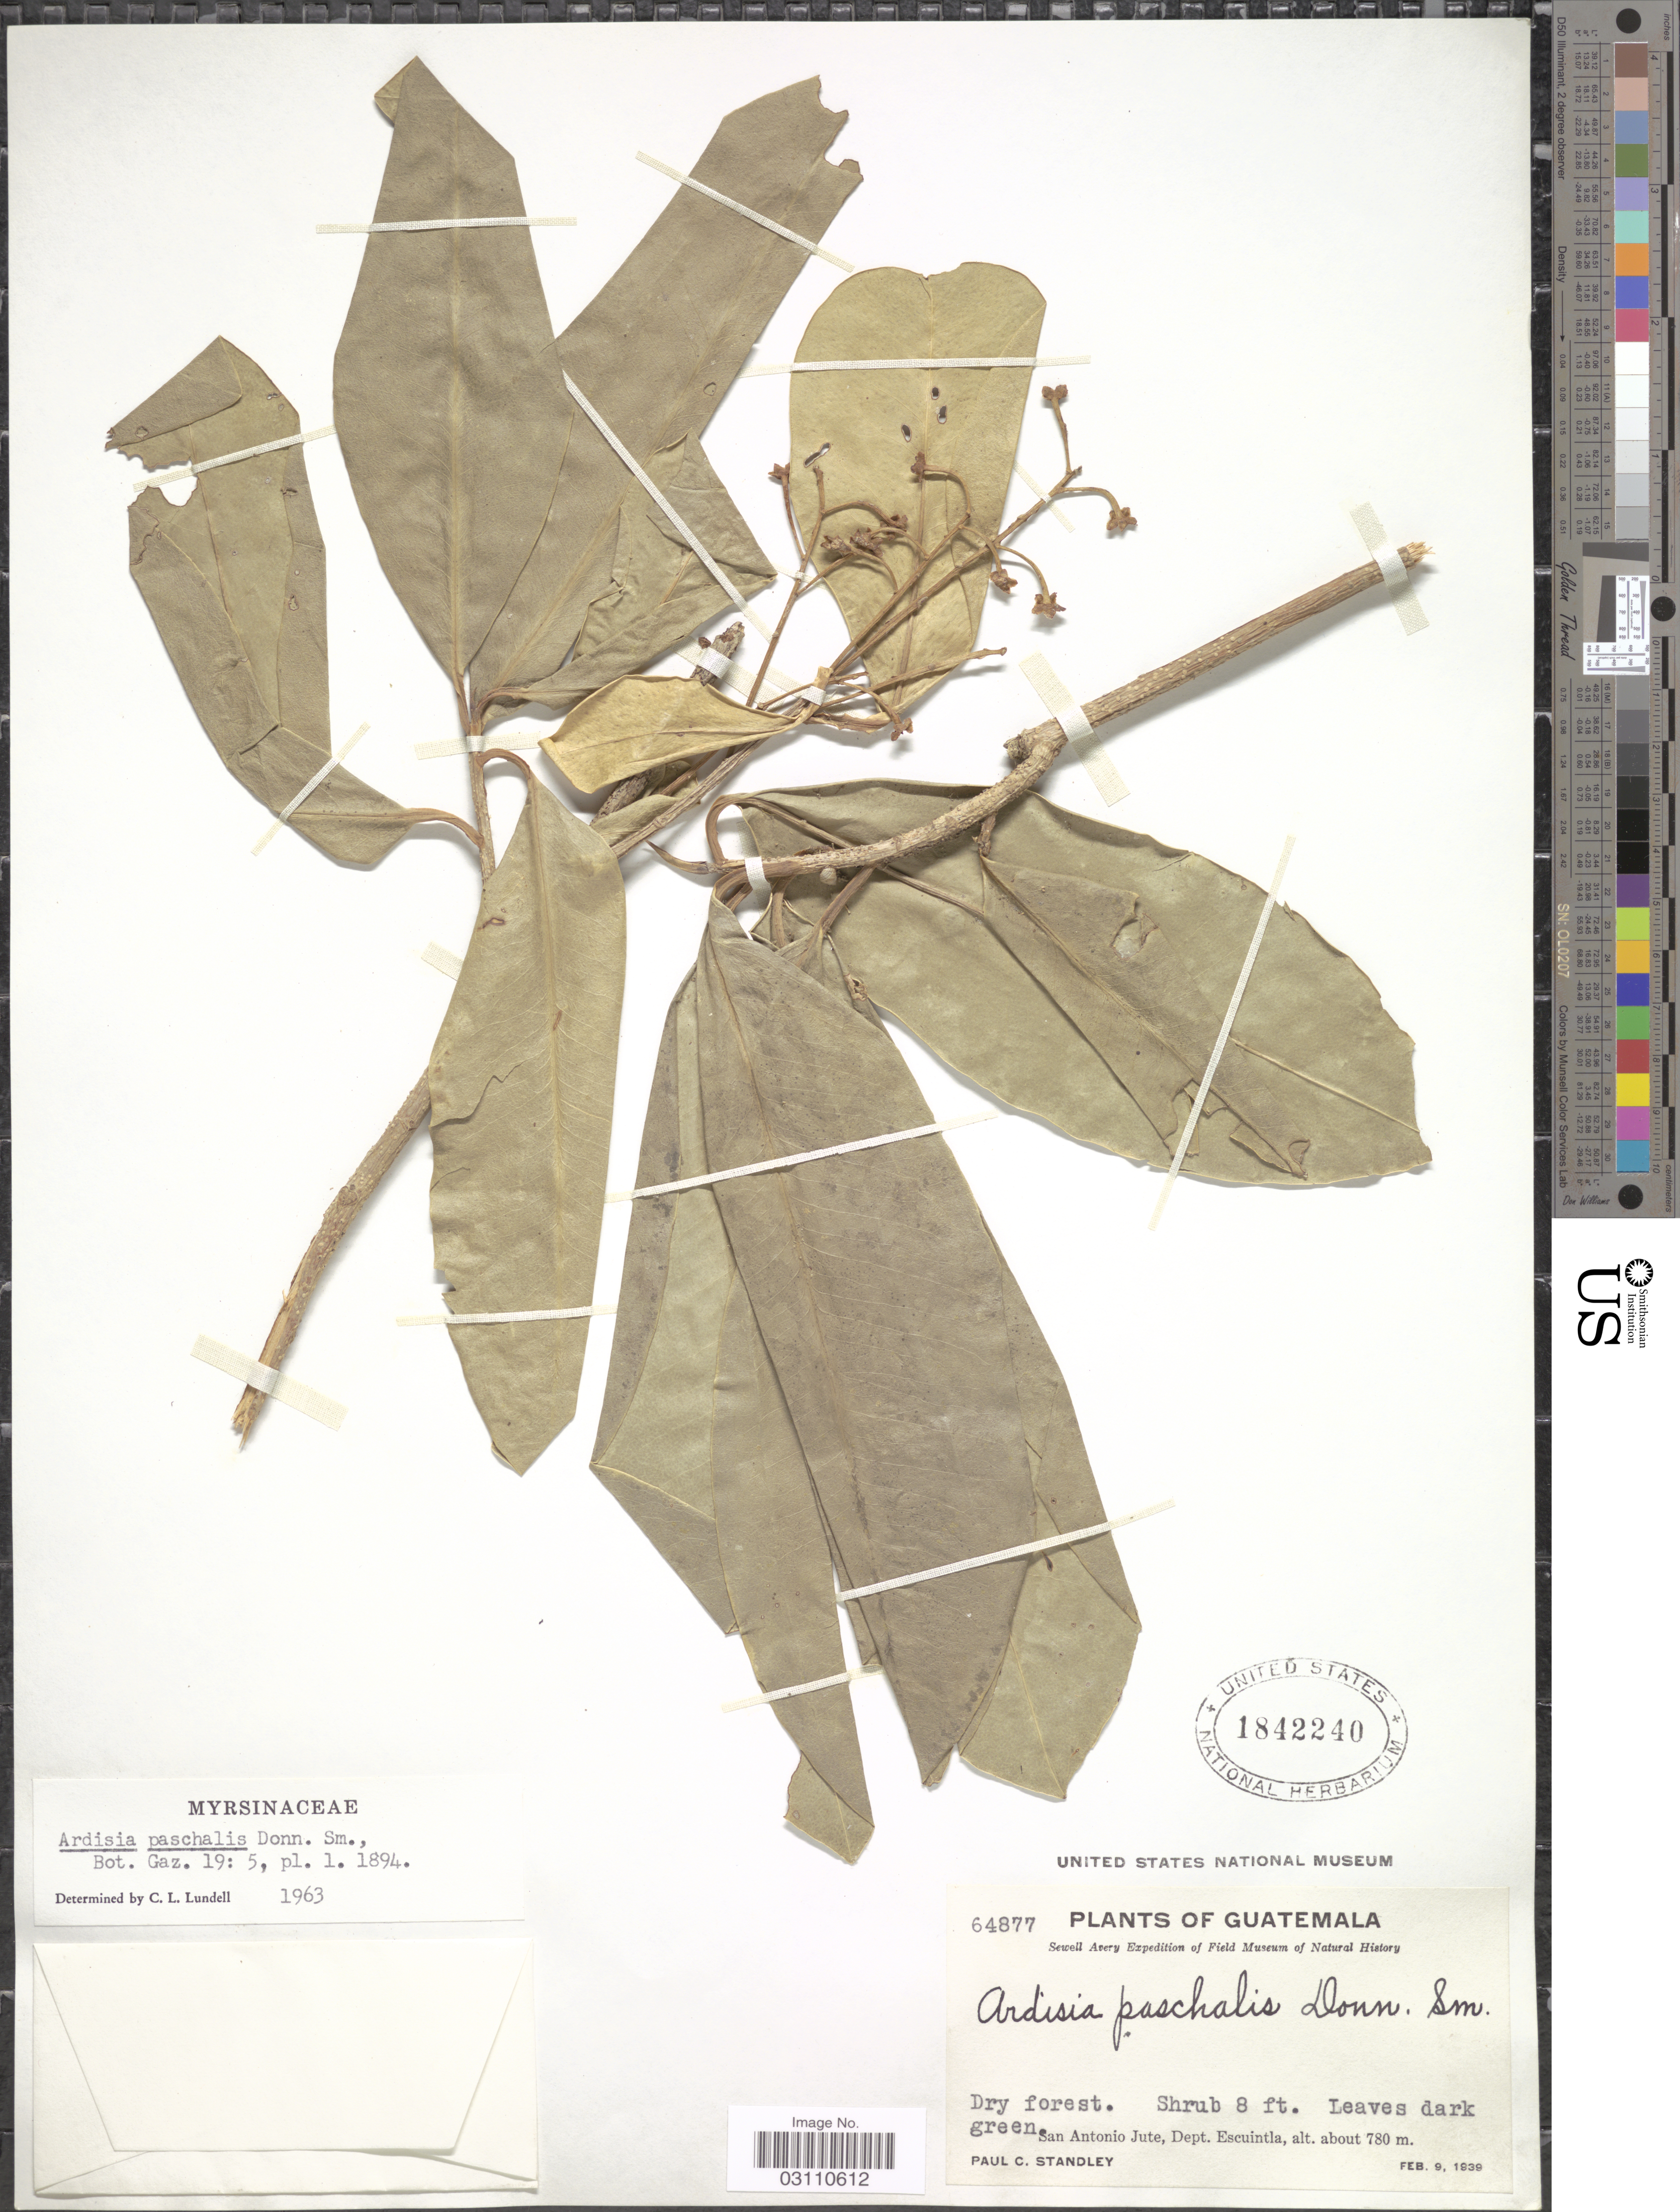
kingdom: Plantae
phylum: Tracheophyta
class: Magnoliopsida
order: Ericales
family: Primulaceae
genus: Ardisia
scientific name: Ardisia paschalis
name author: Donn. Sm.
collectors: P. C. Standley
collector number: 64877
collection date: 1939-02-09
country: Guatemala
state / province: Escuintla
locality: San Antonio Jute, Dept. Escuintla.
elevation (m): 780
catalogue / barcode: US 1842240